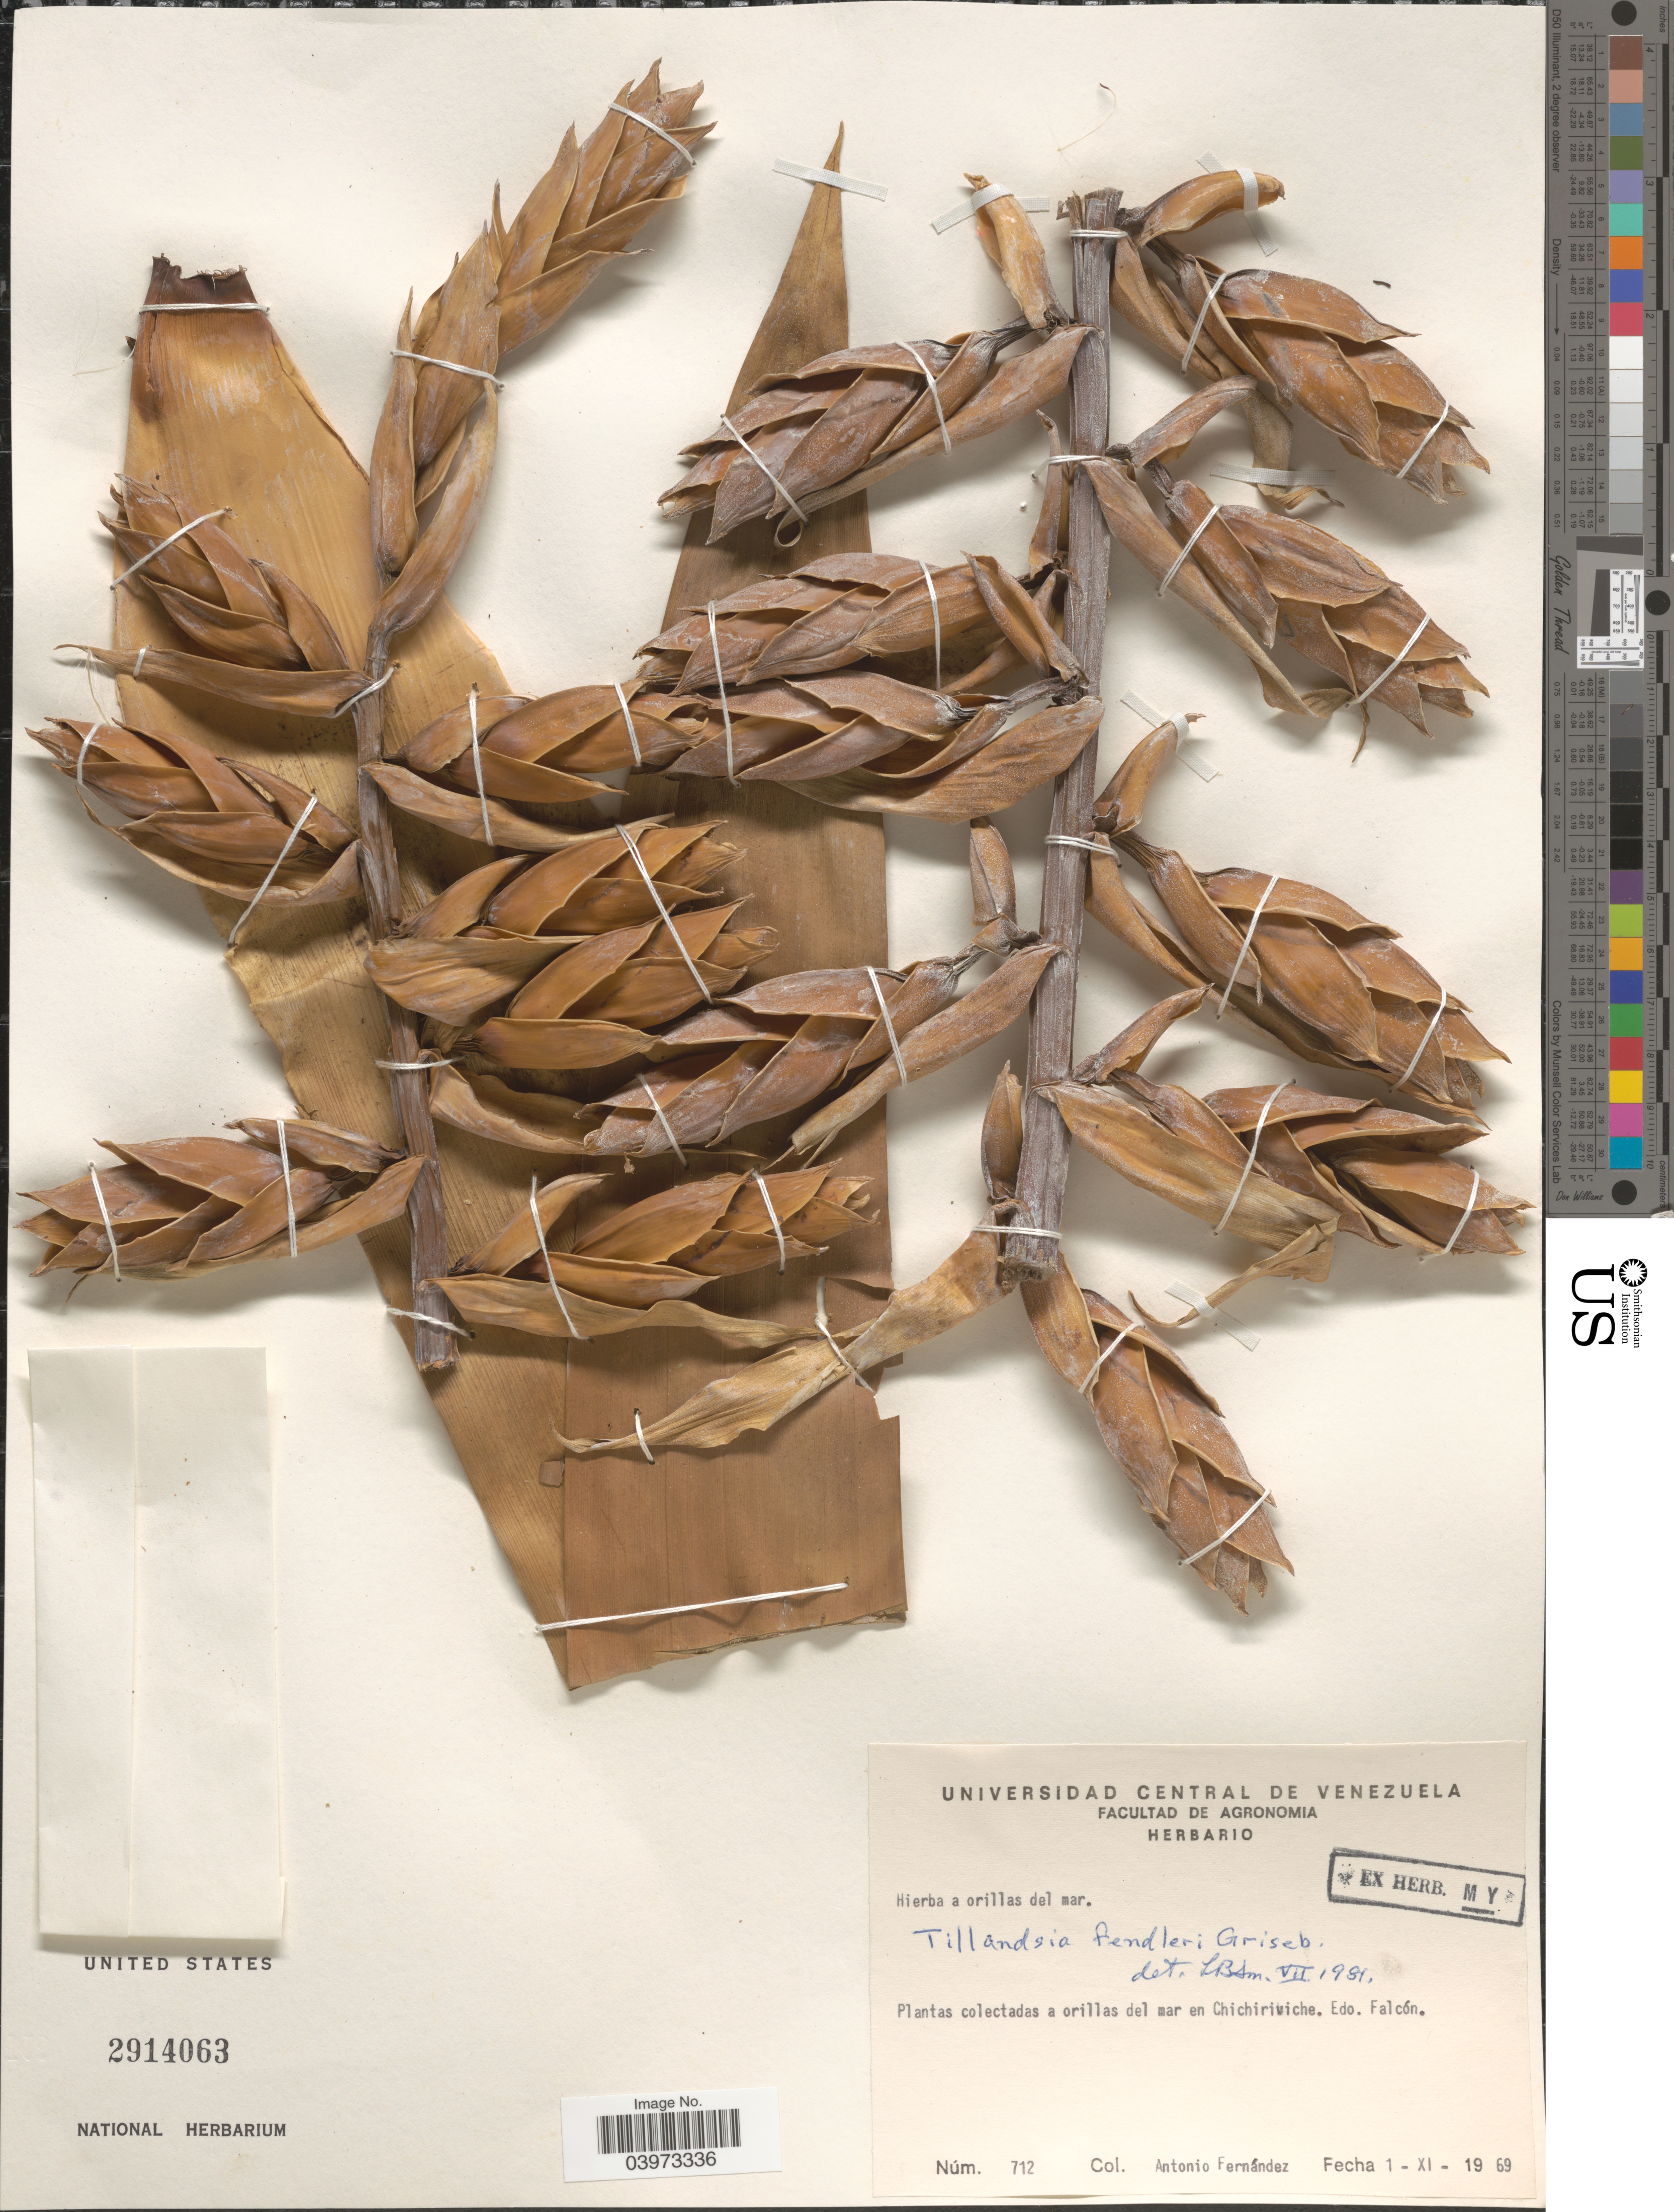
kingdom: Plantae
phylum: Tracheophyta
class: Liliopsida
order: Poales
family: Bromeliaceae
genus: Tillandsia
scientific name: Tillandsia fendleri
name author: Griseb.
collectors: A. Fernández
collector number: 712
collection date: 1969-11-01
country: Venezuela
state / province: Falcon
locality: A orillas del mar en Chichiriviche.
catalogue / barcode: US 2914063